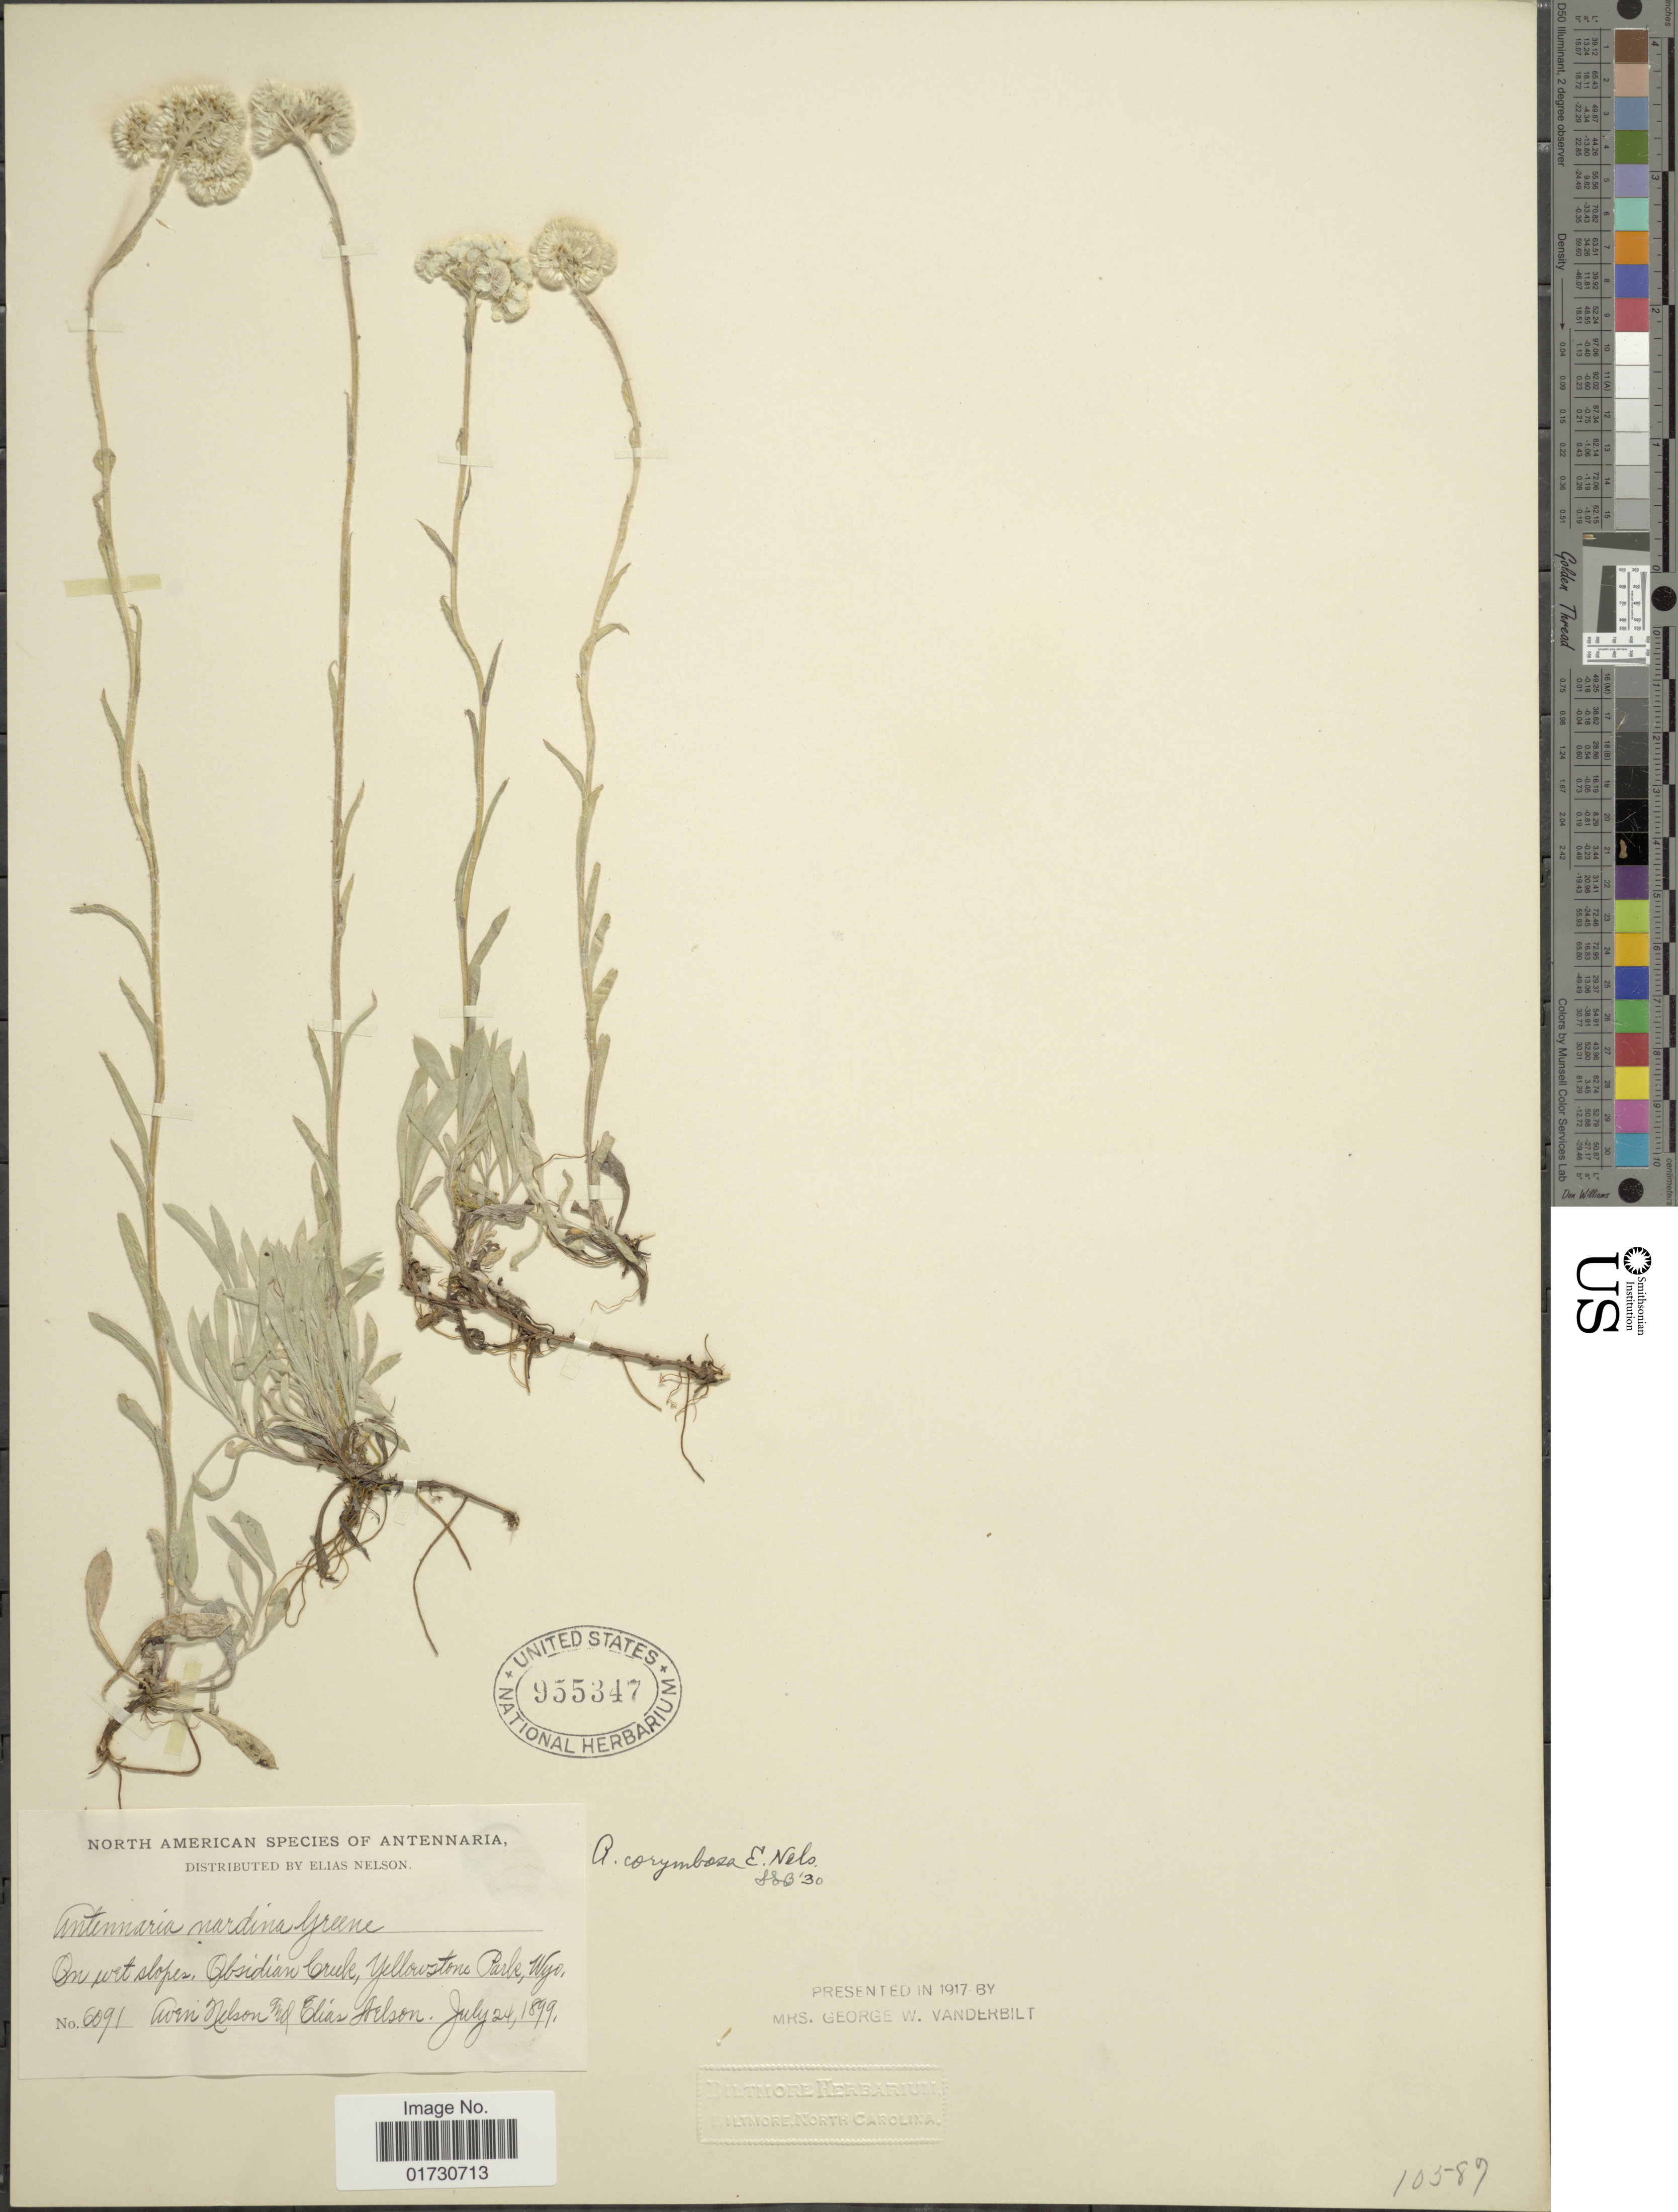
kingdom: Plantae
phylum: Tracheophyta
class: Magnoliopsida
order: Asterales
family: Asteraceae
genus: Antennaria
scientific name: Antennaria corymbosa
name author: E.E. Nelson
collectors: A. Nelson & E. Nelson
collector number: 6091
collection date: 1899-07-24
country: United States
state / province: Wyoming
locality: On wet slopes, Obsidian Creek, Yellowstone Park, Wyo.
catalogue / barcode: US 955347